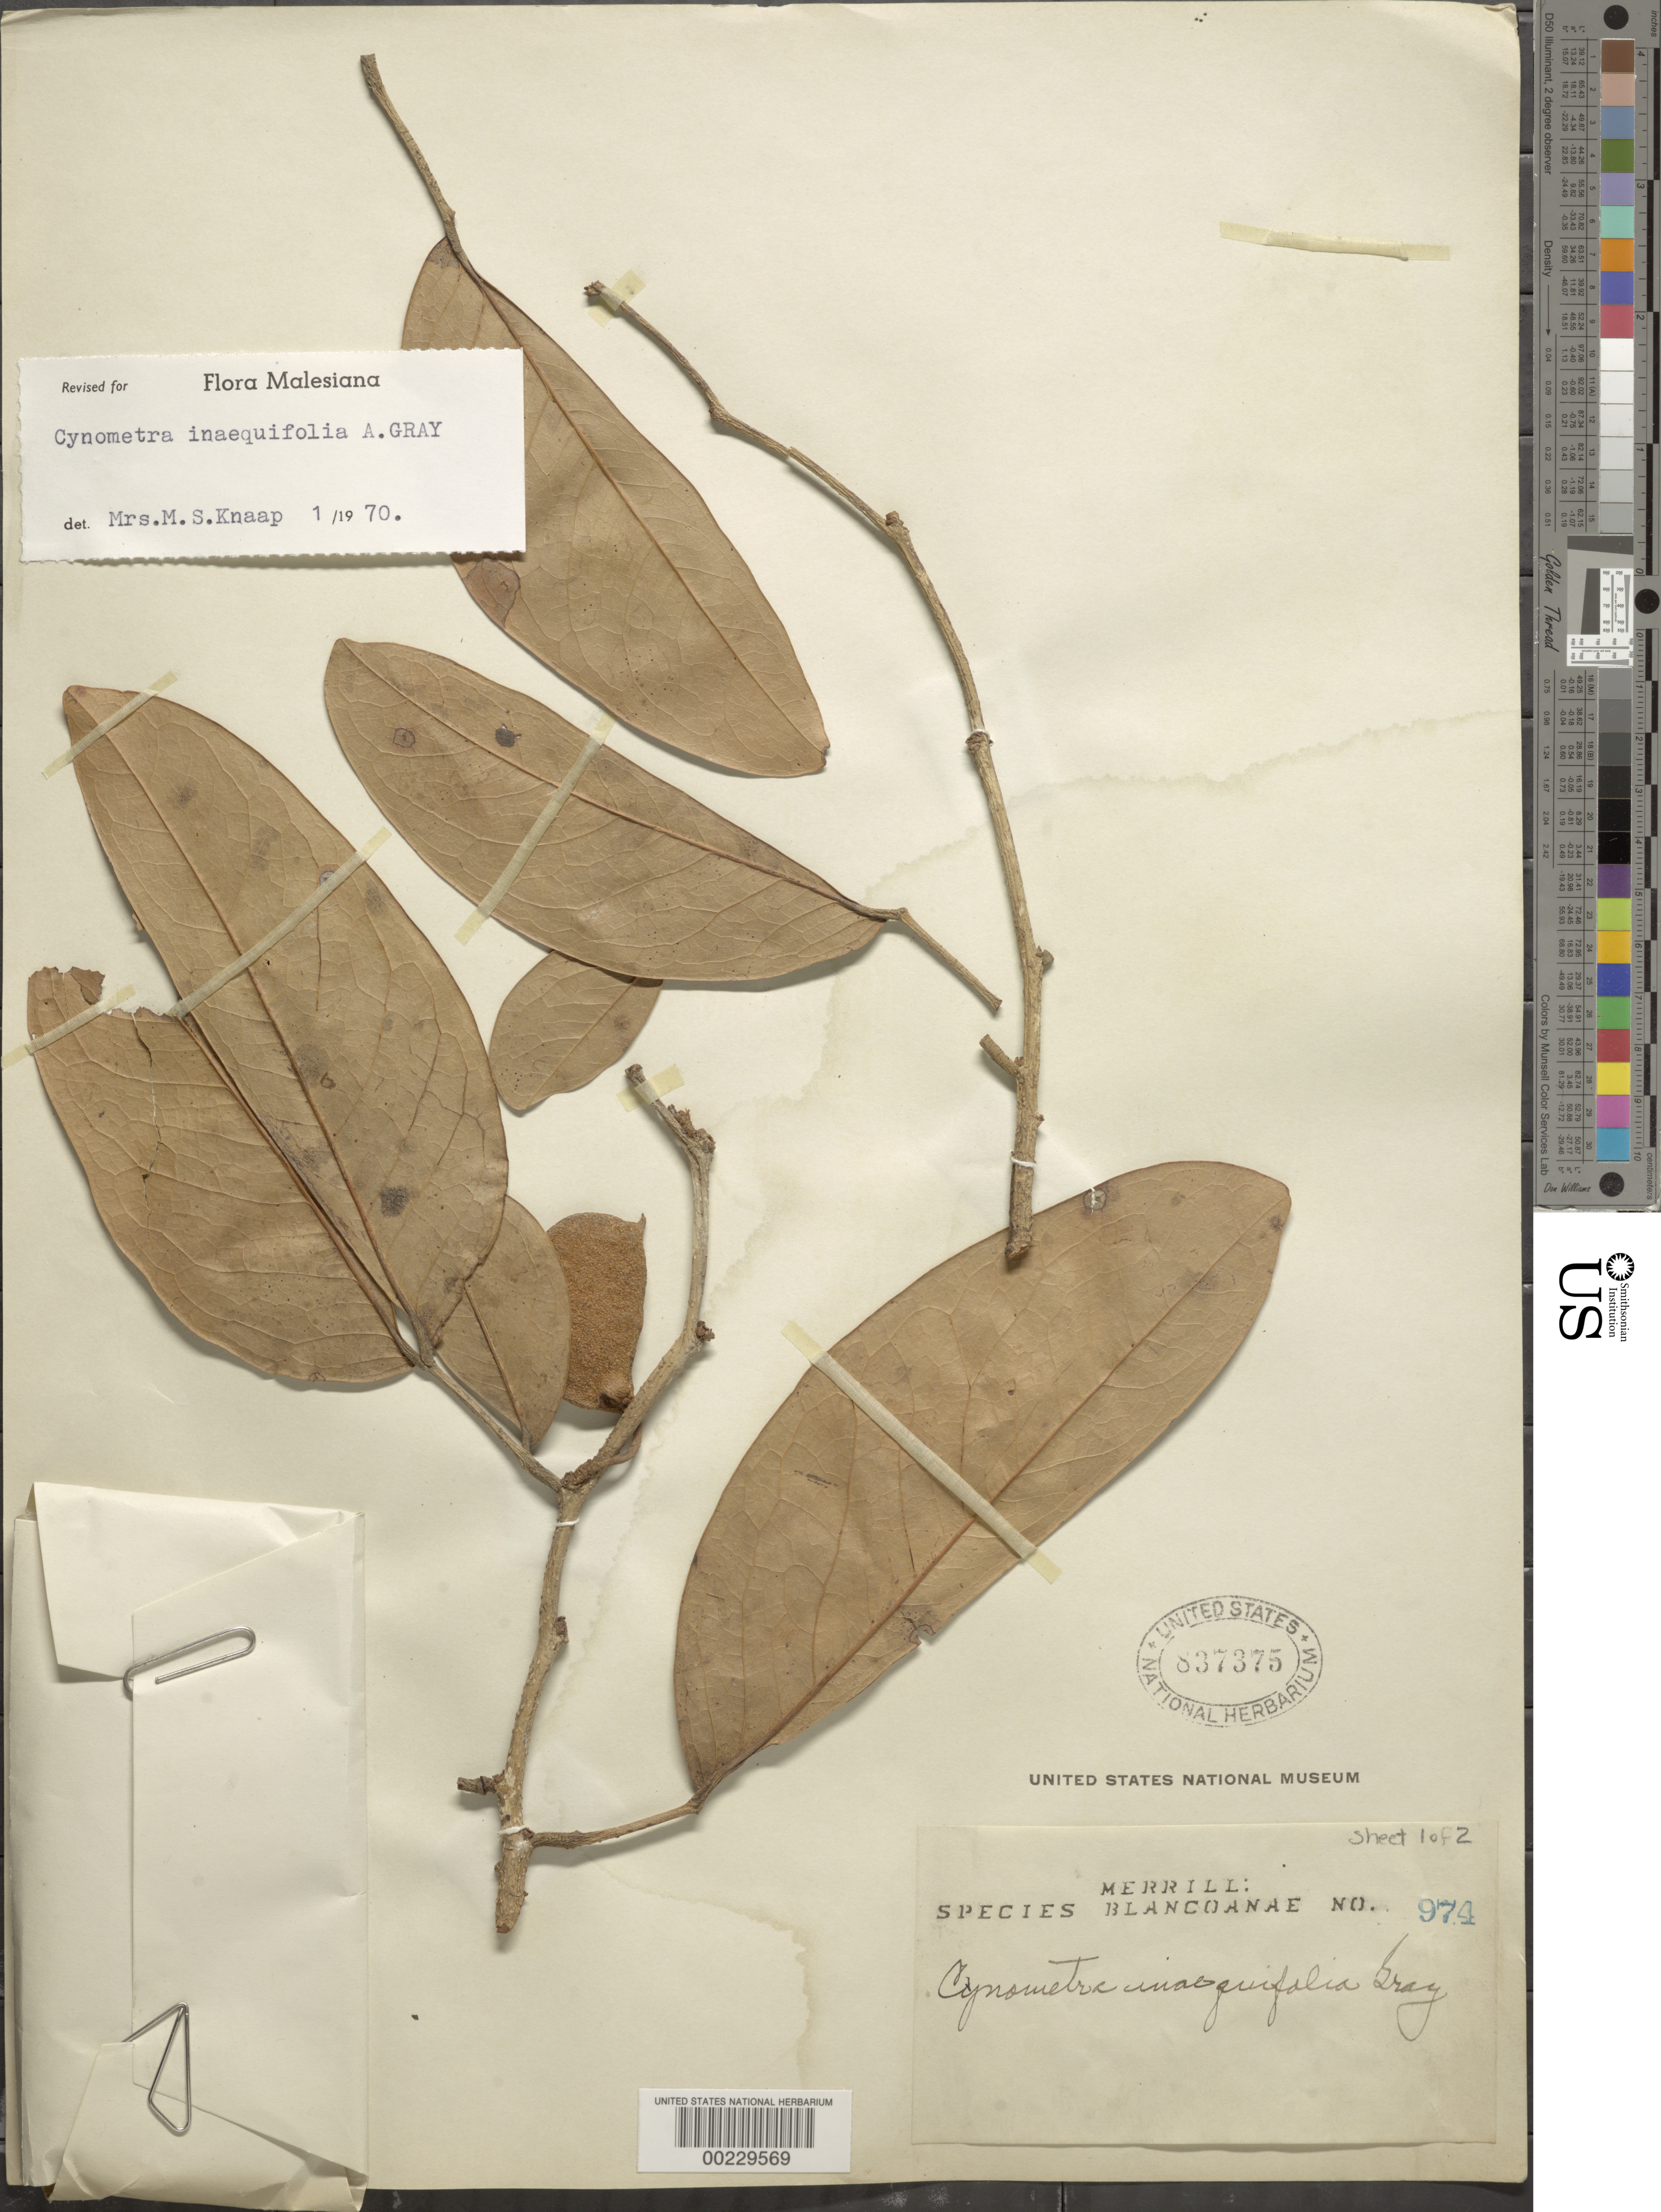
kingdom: Plantae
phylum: Tracheophyta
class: Magnoliopsida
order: Fabales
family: Fabaceae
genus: Cynometra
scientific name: Cynometra inaequifolia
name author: A. Gray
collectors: E. D. Merrill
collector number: Sp. Blancoan. 0974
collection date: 1916-10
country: Philippines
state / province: Calabarzon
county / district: Rizal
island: Luzon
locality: Antipolo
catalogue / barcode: US 837375